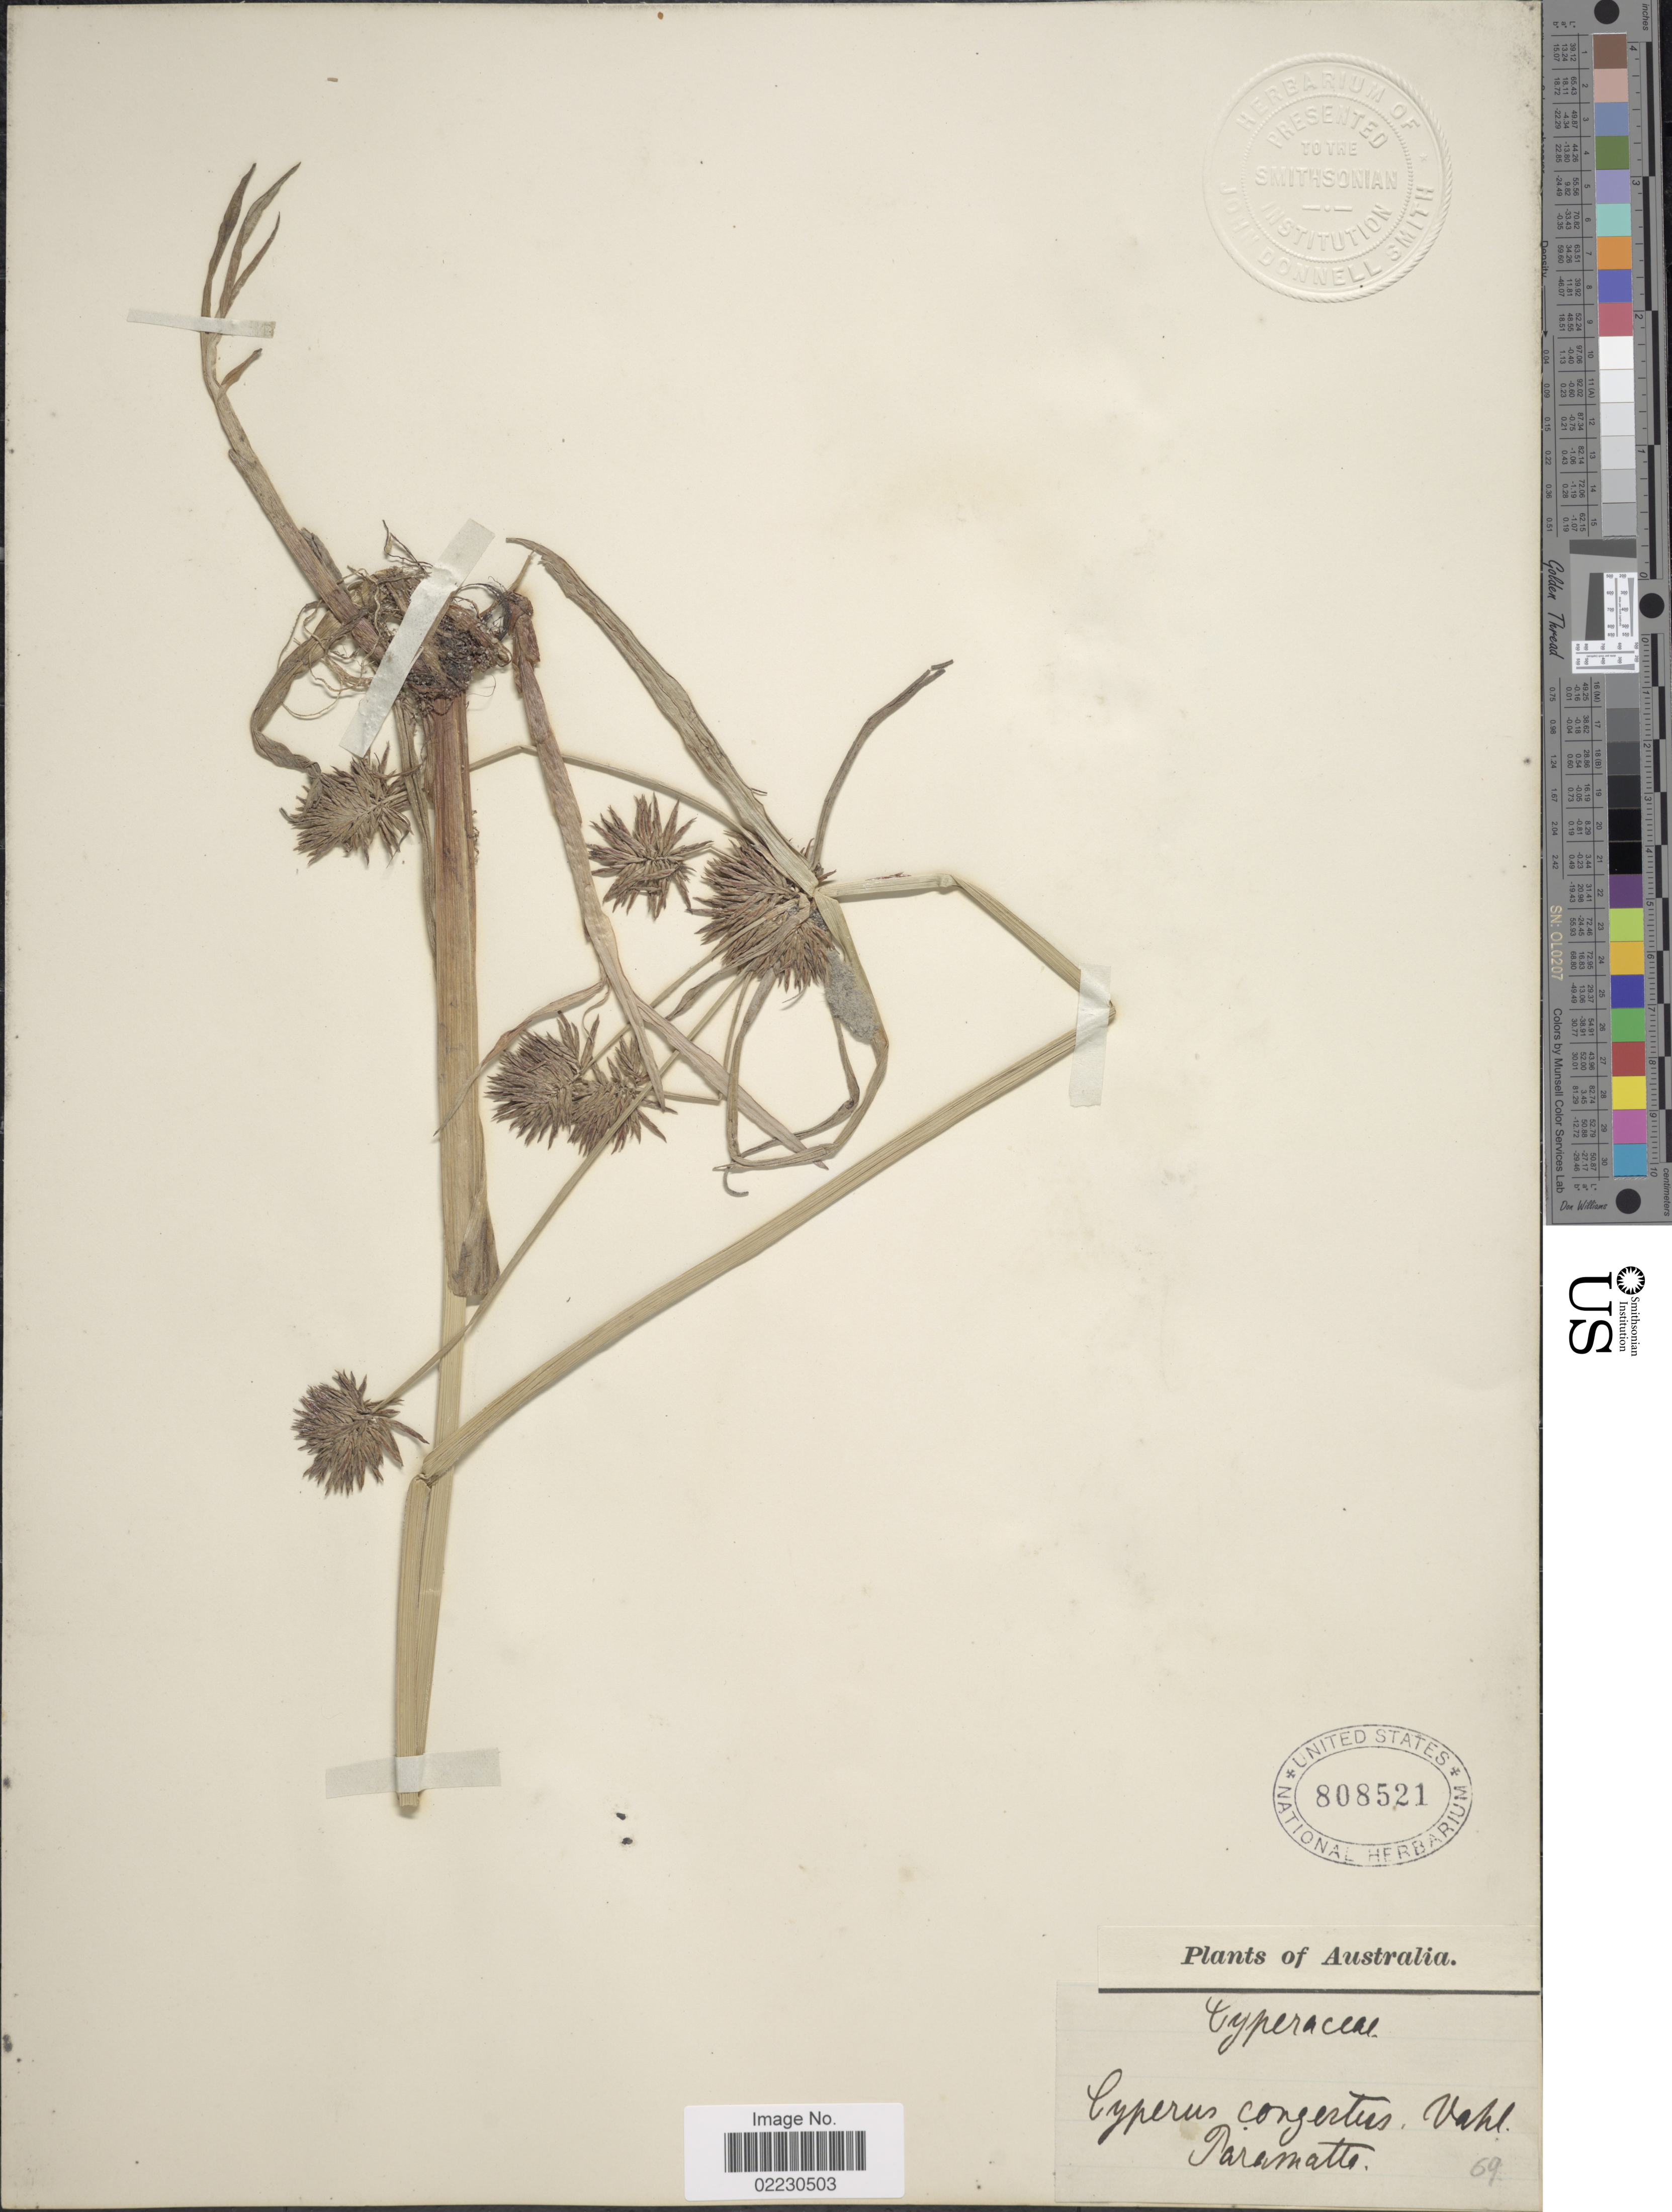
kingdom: Plantae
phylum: Tracheophyta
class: Liliopsida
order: Poales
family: Cyperaceae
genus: Cyperus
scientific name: Cyperus congestus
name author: Vahl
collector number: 69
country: Australia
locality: Paramatta [Parramatta]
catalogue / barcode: US 808521